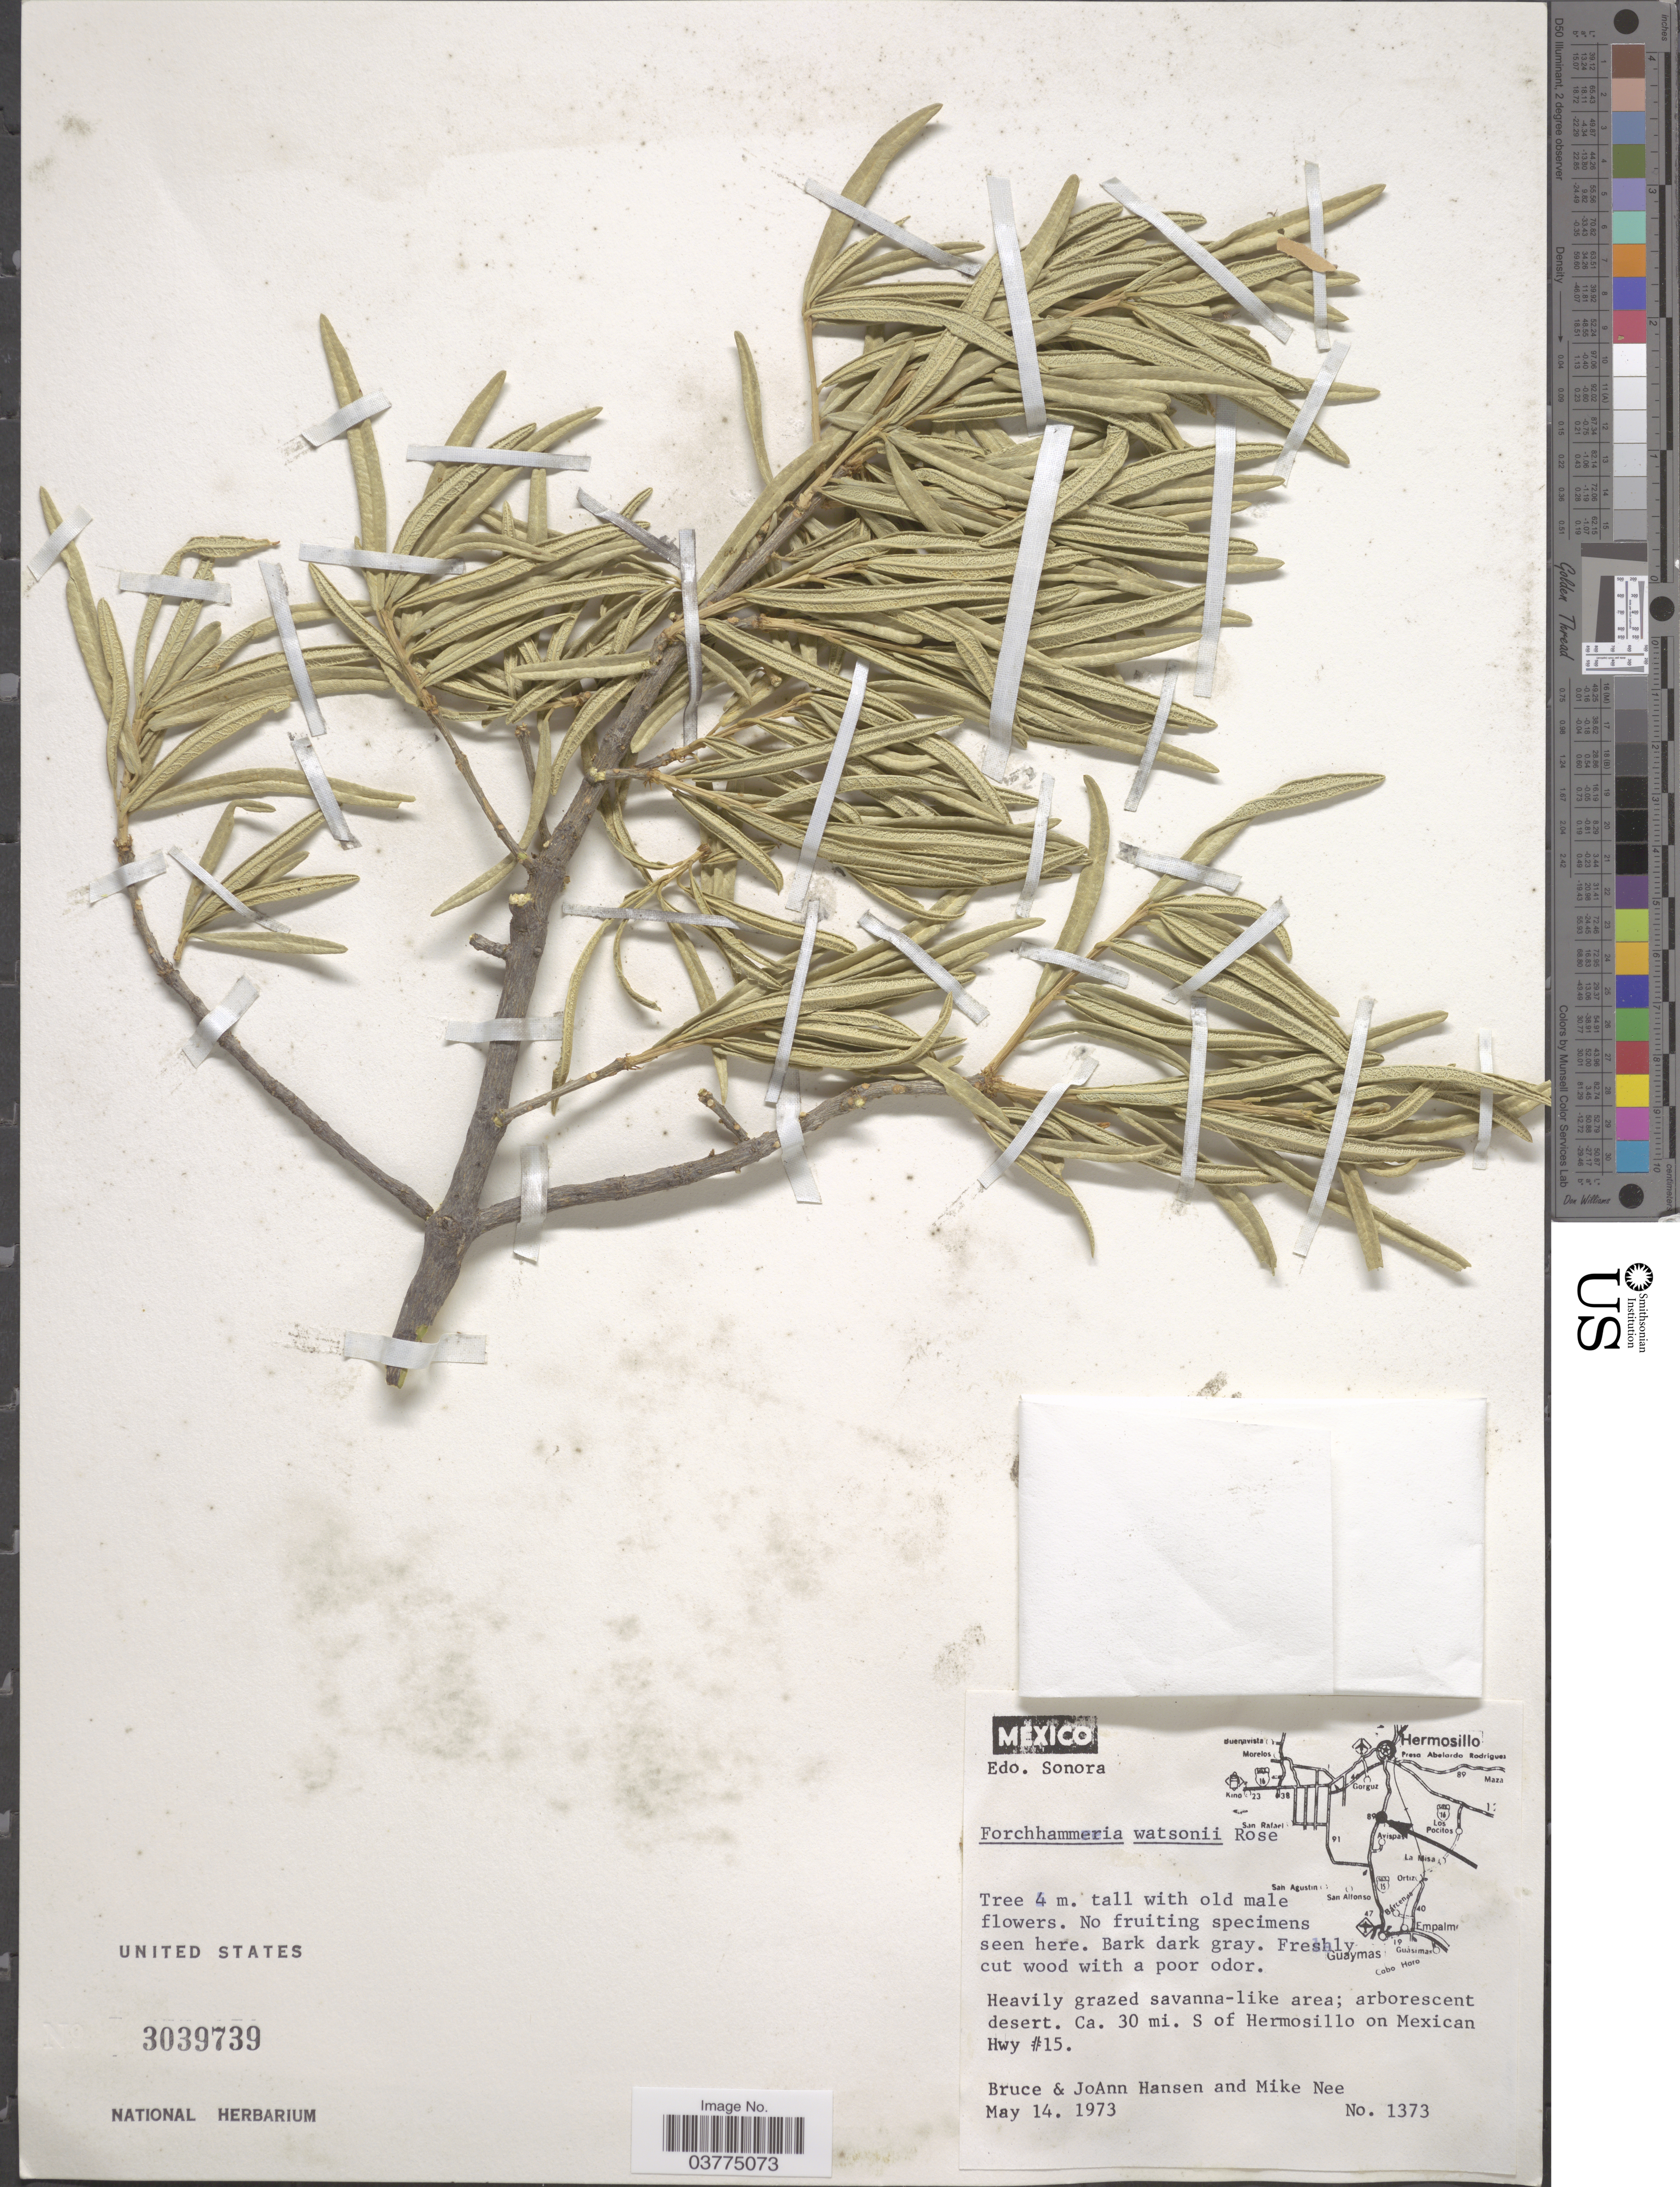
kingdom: Plantae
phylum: Tracheophyta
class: Magnoliopsida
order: Brassicales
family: Stixaceae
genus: Forchhammeria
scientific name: Forchhammeria watsonii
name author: Rose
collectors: B. Hansen, J. Hansen & M. Nee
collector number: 1373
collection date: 1973-05-14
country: Mexico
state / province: Sonora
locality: Edo. Sonora. Ca. 30 mi. S of Hermosillo on Mexican Hwy #15.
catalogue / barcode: US 3039739